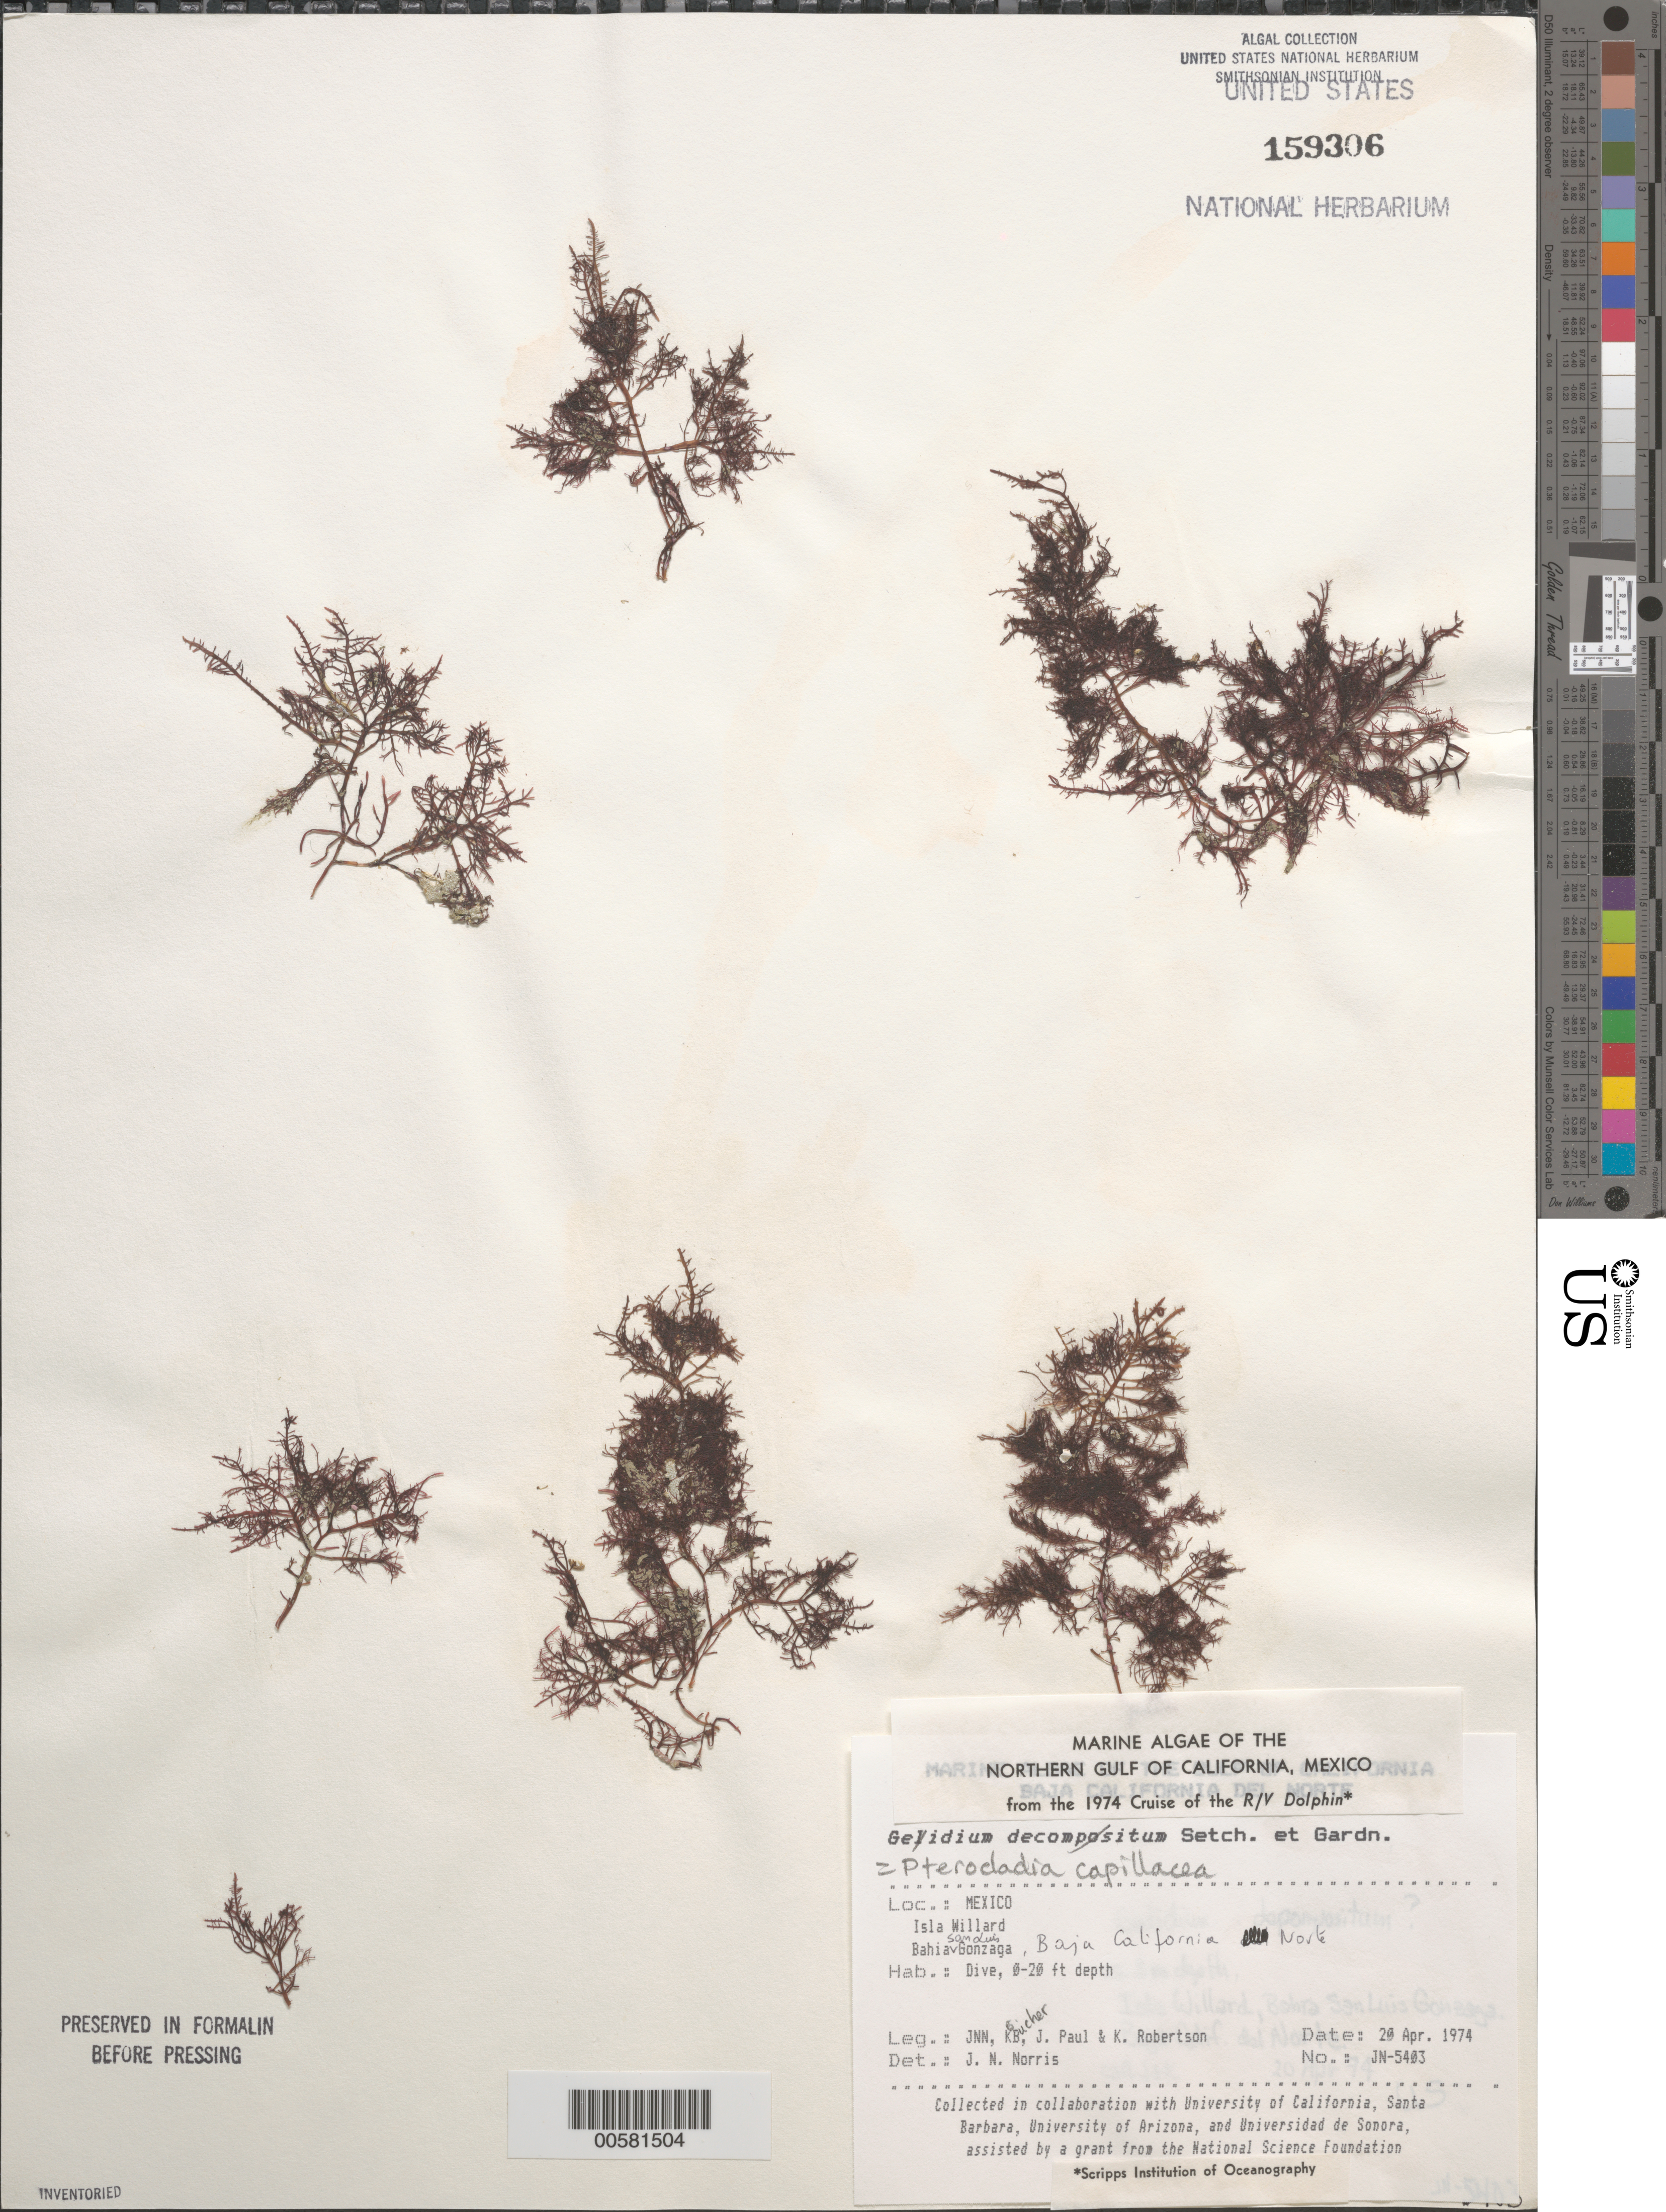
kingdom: Plantae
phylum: Rhodophyta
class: Florideophyceae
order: Gelidiales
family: Pterocladiaceae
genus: Pterocladiella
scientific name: Pterocladiella capillacea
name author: (S.G. Gmel.) Santelices & Hommers.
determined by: Algae name updating Project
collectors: J. N. Norris, K. E. Bucher, J. Paul & K. Robertson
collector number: JN-5403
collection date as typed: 20 Apr 1974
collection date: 1974-04-20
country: Mexico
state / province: Baja California Norte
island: Isla Willard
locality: Bahia San Luis Gonzaga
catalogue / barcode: US 159306